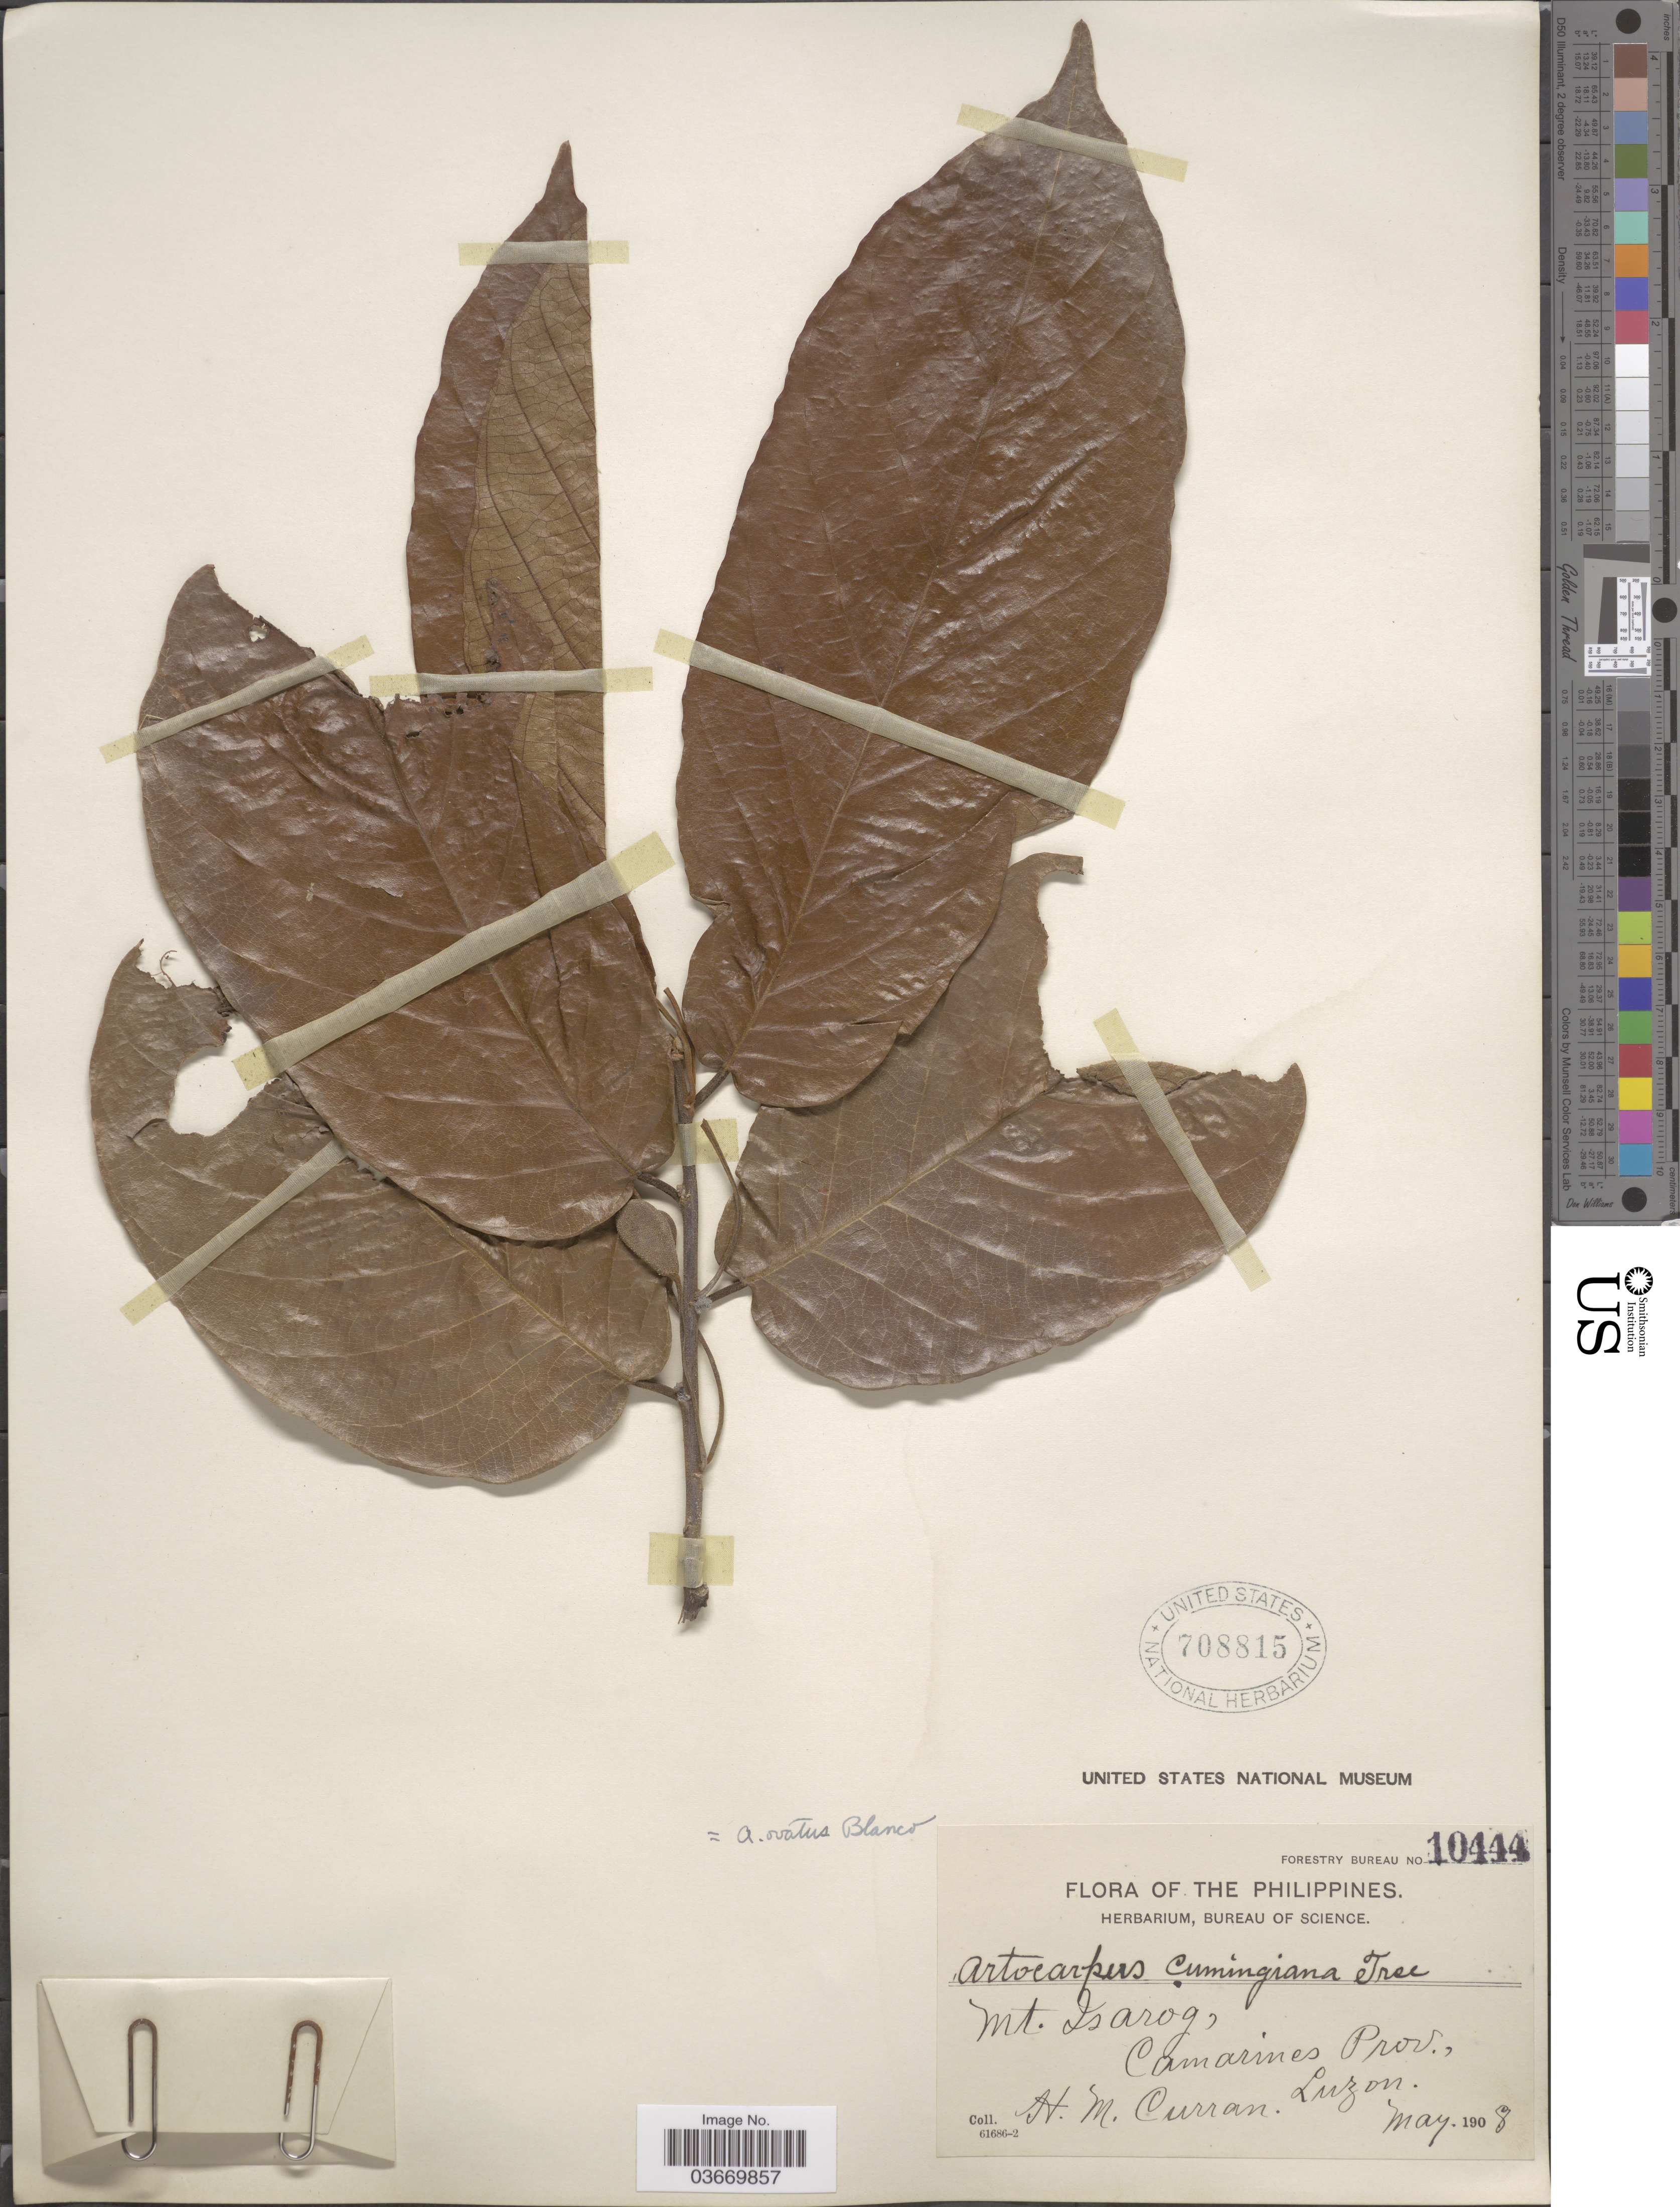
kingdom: Plantae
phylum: Tracheophyta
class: Magnoliopsida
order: Rosales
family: Moraceae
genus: Artocarpus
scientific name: Artocarpus ovatus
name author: Blanco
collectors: H. M. Curran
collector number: Forestry Bureau 10444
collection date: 1908-05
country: Philippines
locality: Mt. Isarog, Camarines Prov., Luzon.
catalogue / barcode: US 708815